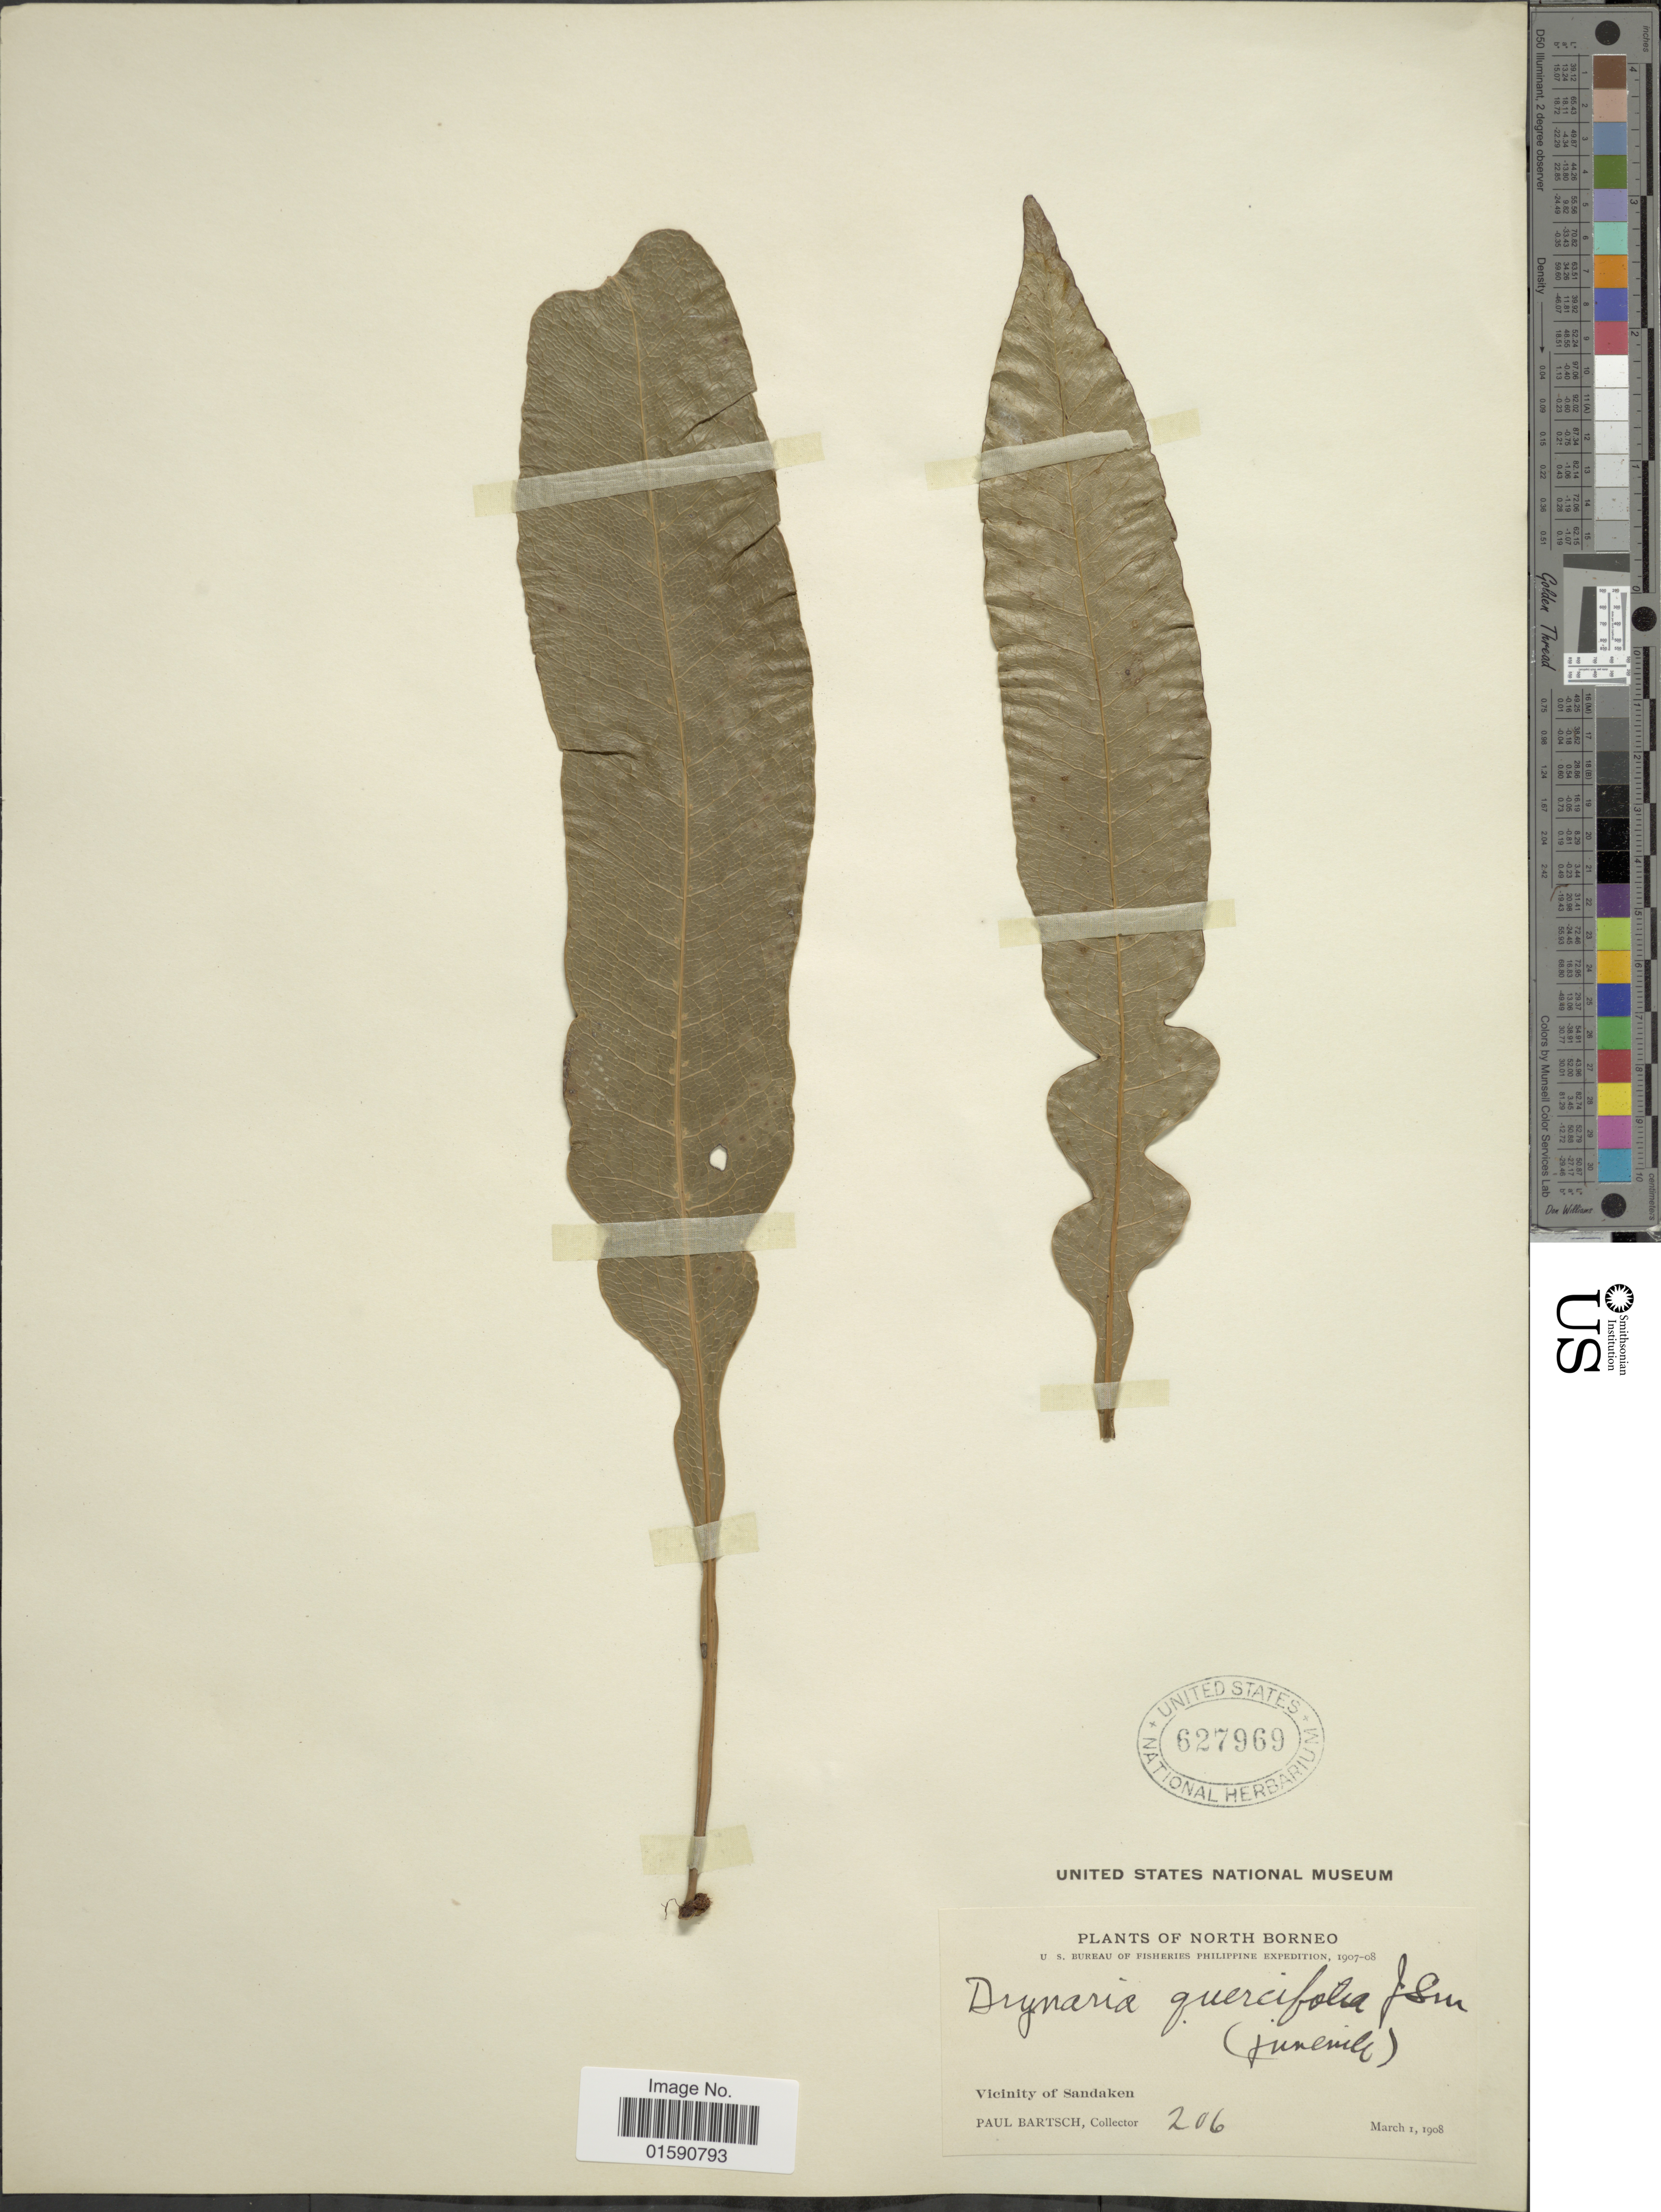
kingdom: Plantae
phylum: Tracheophyta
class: Polypodiopsida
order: Polypodiales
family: Polypodiaceae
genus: Drynaria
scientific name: Drynaria quercifolia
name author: (L.) J. Sm.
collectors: P. Bartsch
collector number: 206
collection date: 1908-03-01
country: Malaysia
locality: North Borneo. Vicinity of Sandaken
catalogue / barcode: US 627969